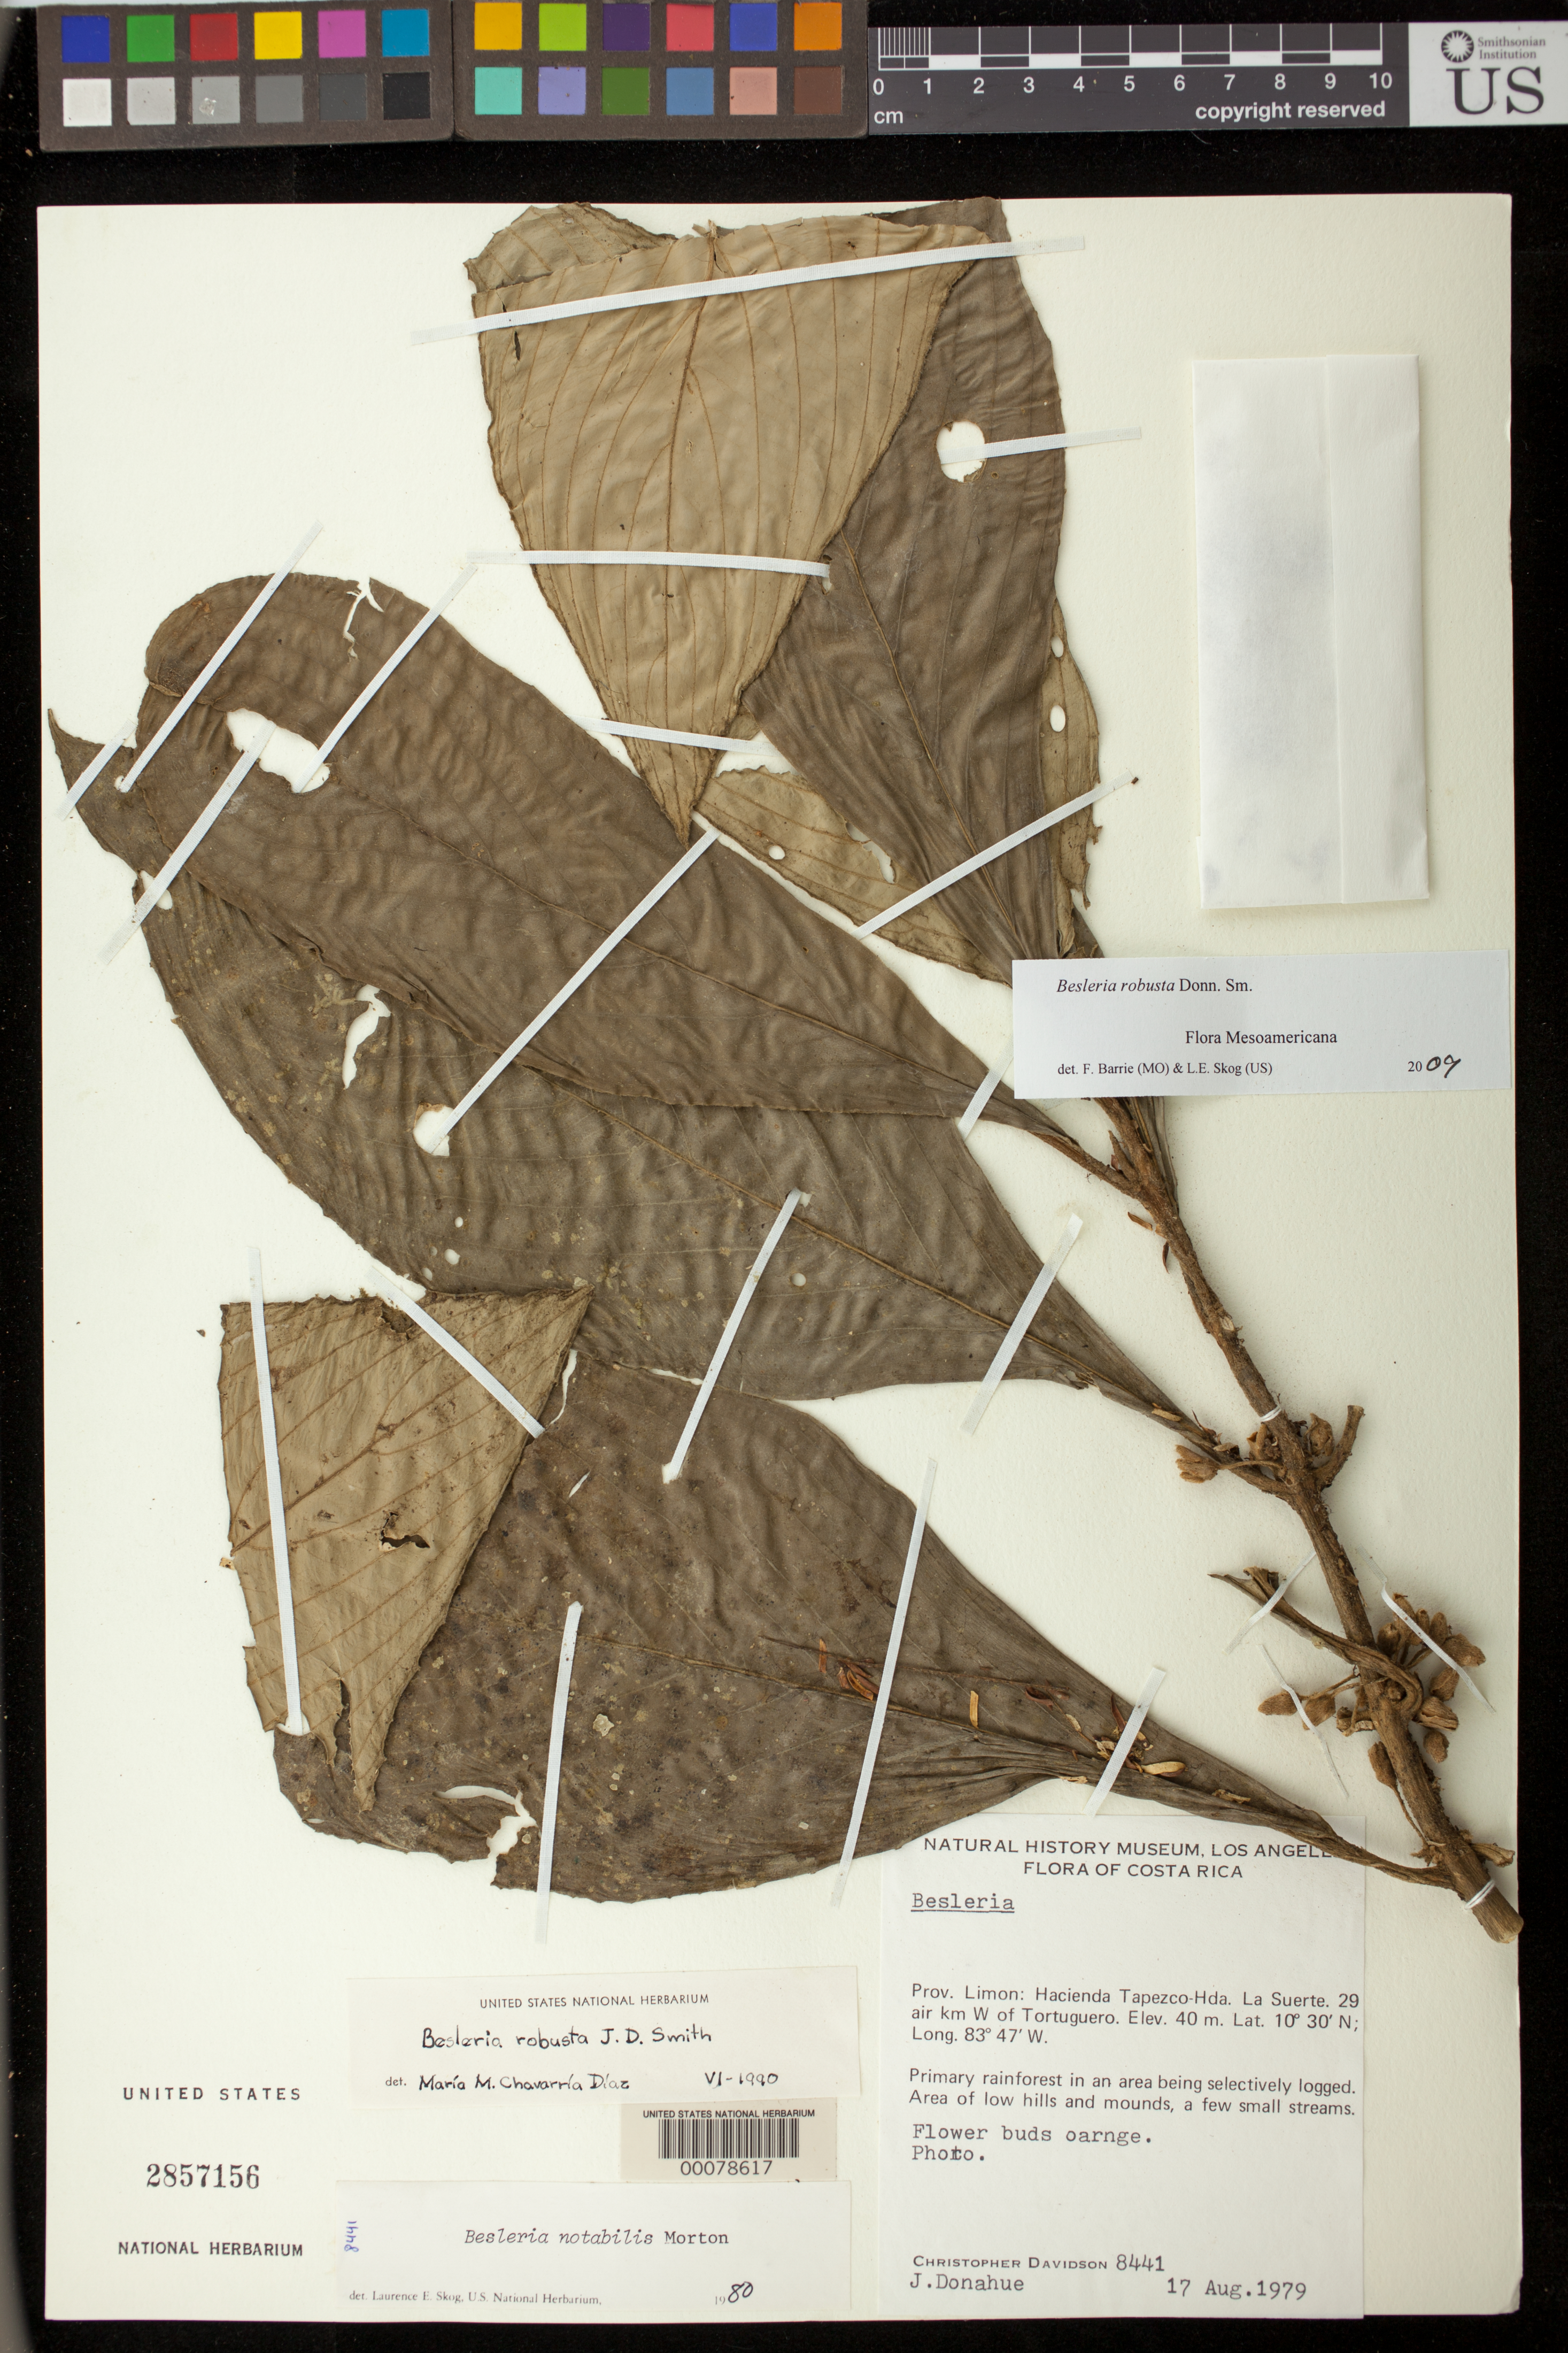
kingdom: Plantae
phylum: Tracheophyta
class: Magnoliopsida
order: Lamiales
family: Gesneriaceae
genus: Besleria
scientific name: Besleria robusta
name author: Donn. Sm.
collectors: C. Davidson & J. Donahue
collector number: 8441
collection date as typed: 17 Aug 1979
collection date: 1979-08-17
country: Costa Rica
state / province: Limón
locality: Hacienda Tapezco-Hda, La Suerte, 29 air km W of Tortuguero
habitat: Primary rainforest in area being selectively logged; area of low hills and mounds, a few small streams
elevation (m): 40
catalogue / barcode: US 2857156